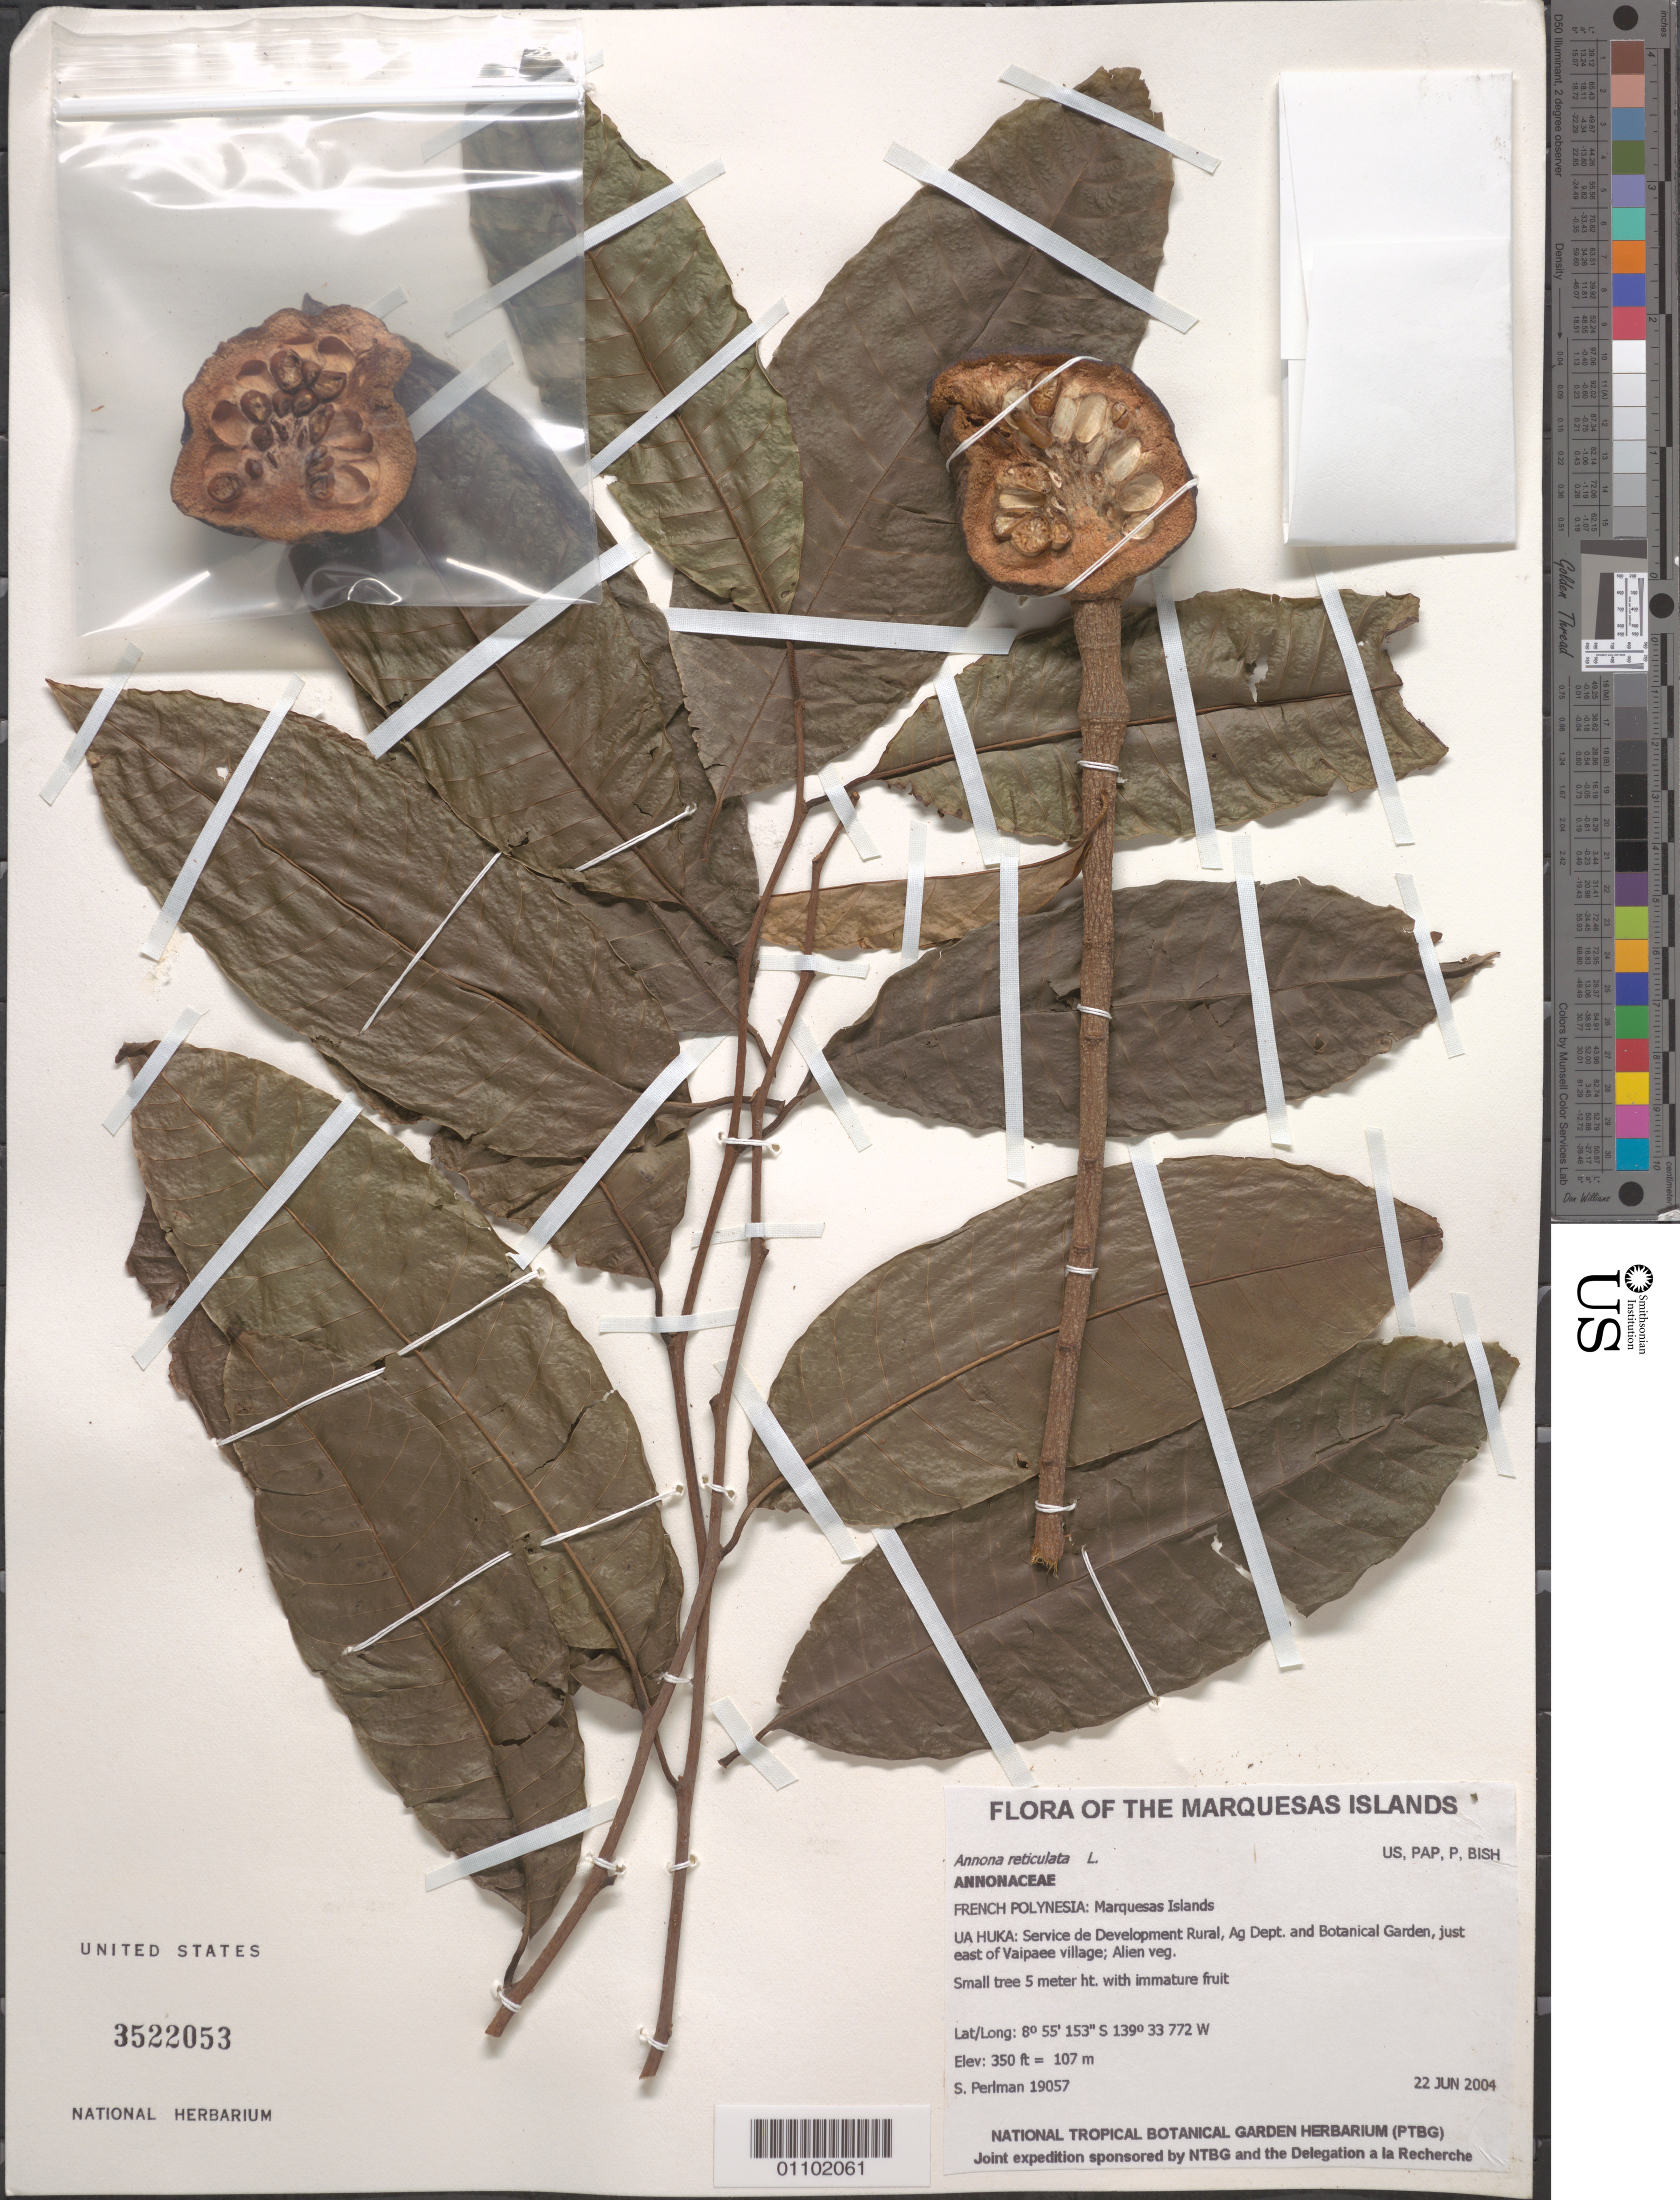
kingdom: Plantae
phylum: Tracheophyta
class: Magnoliopsida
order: Magnoliales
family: Annonaceae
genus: Annona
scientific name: Annona reticulata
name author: L.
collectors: S. P. Perlman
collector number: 19057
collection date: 2004-06-22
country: French Polynesia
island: Ua Huka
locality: Service de Development Rural, Ag Dept. and Botanical Garden, just east of Vaipaee village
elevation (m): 107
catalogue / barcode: US 3522053